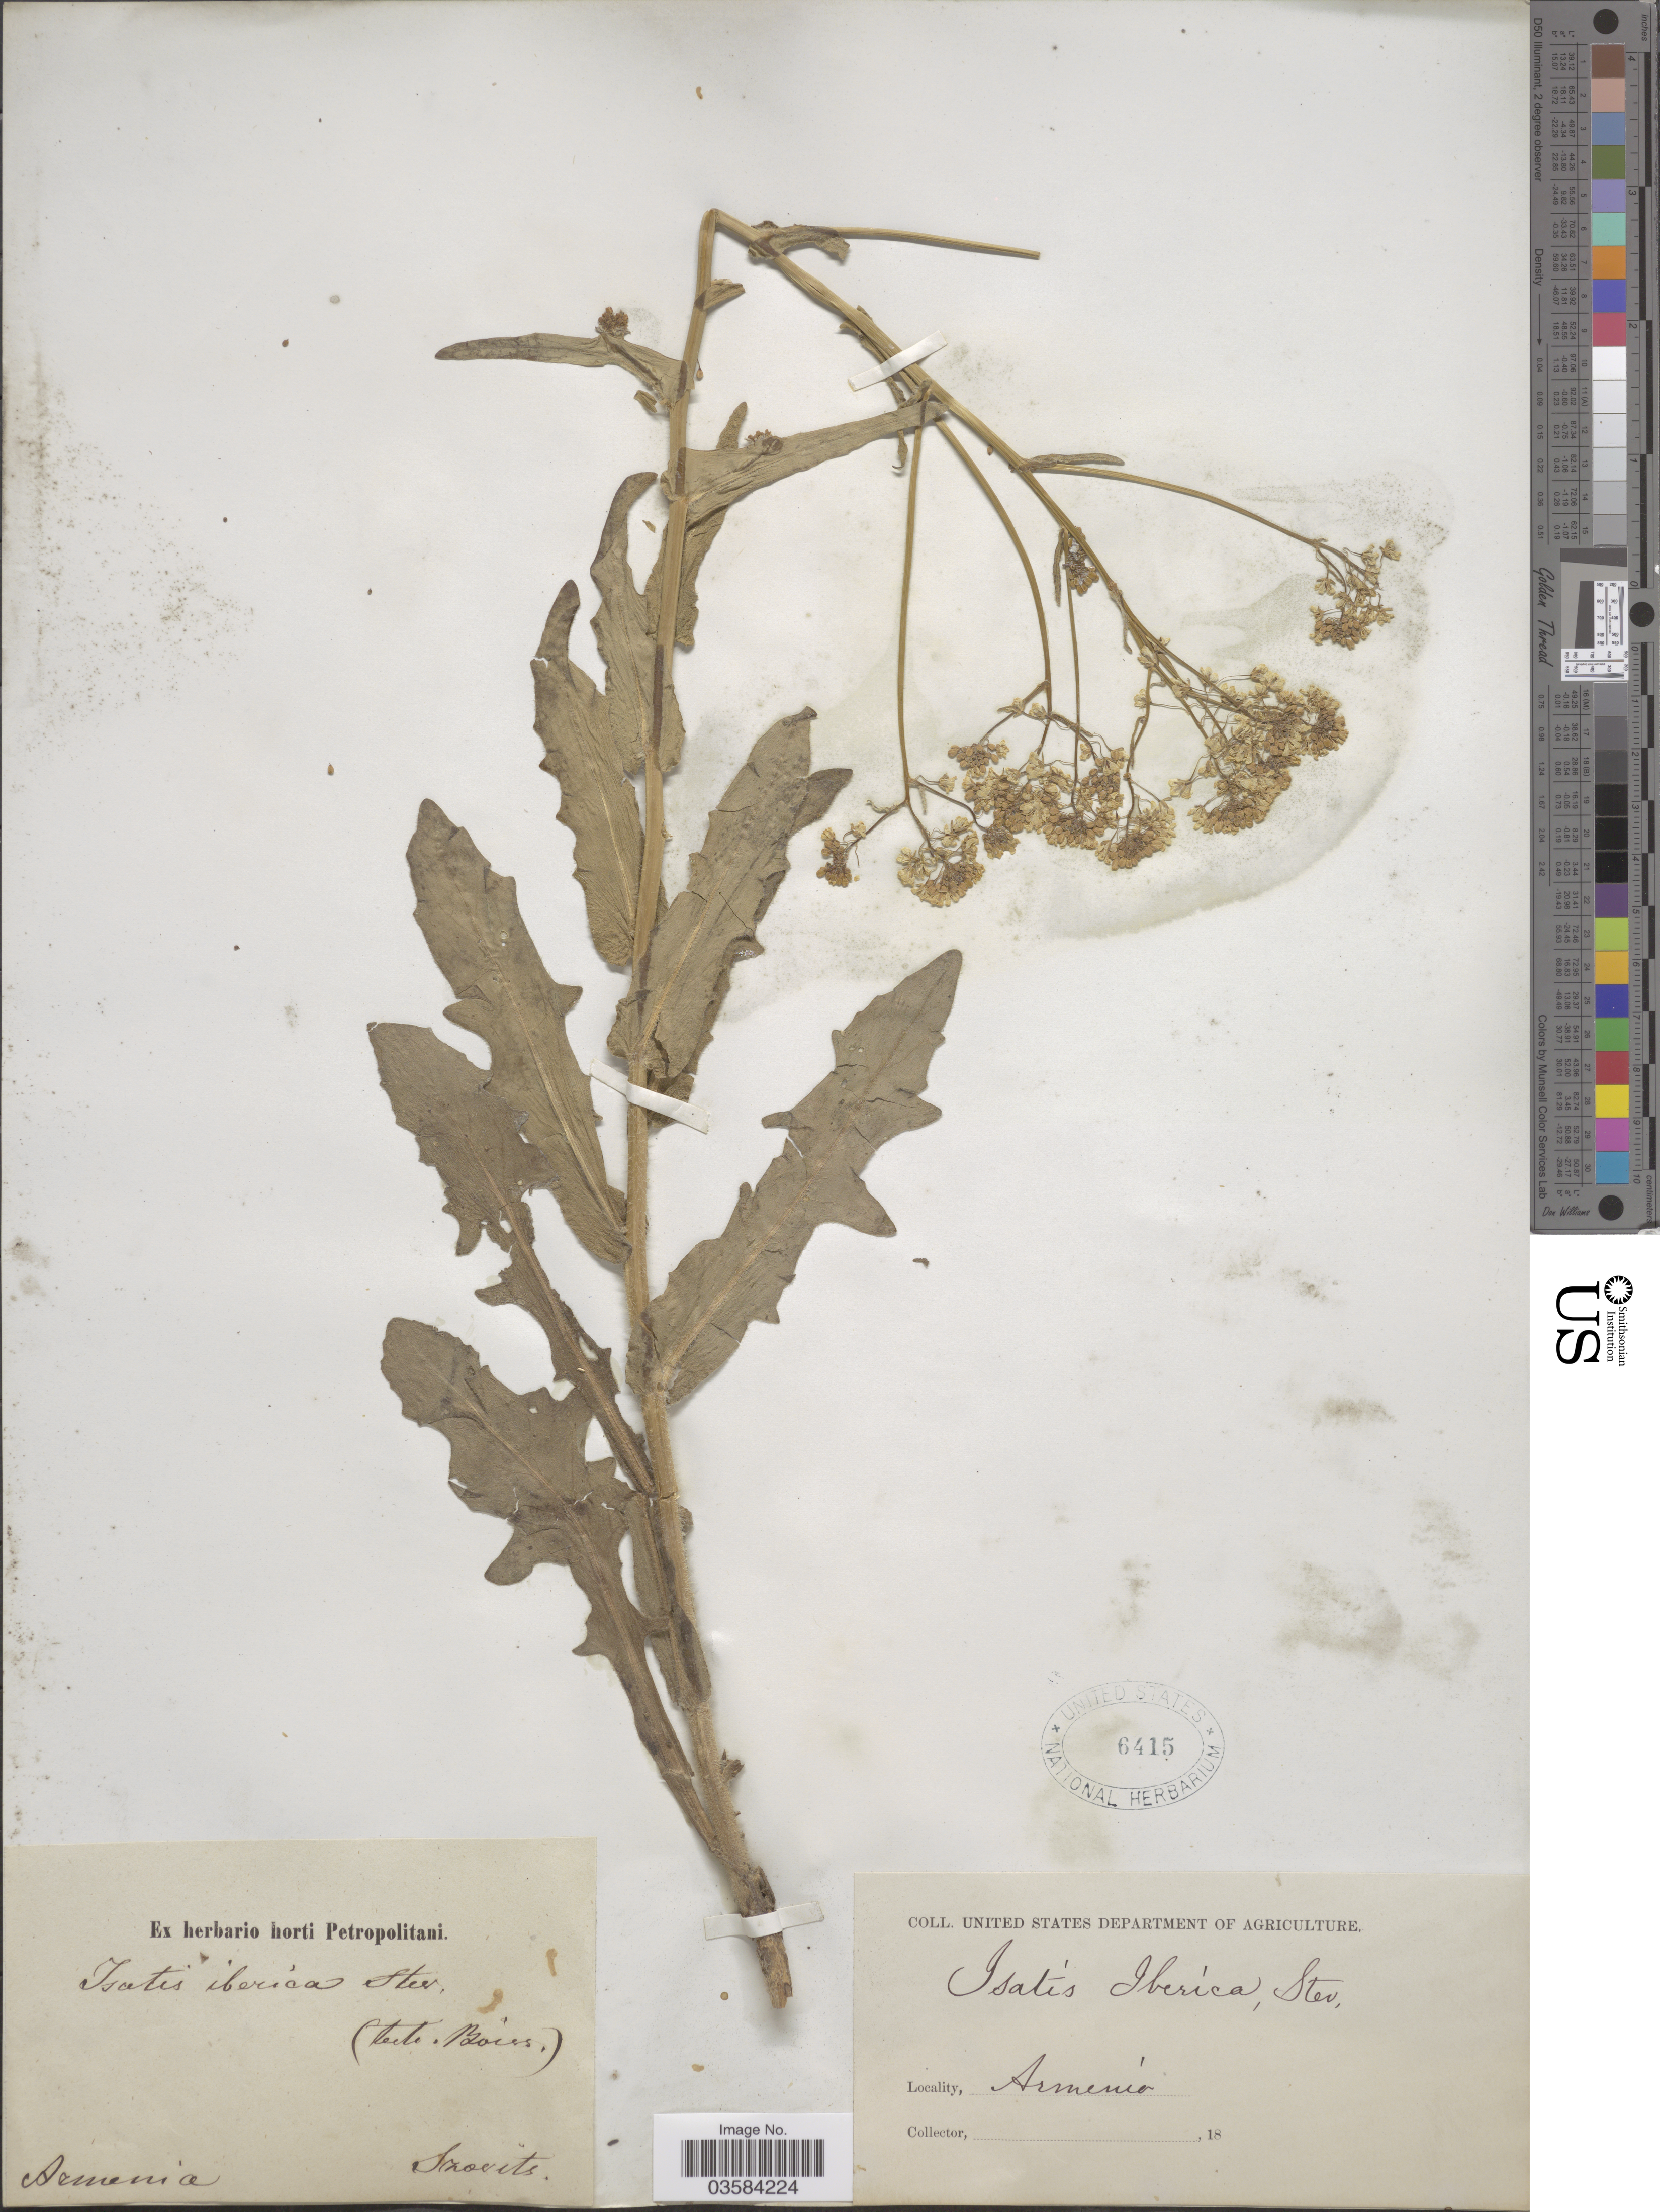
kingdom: Plantae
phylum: Tracheophyta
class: Magnoliopsida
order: Brassicales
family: Brassicaceae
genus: Isatis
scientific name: Isatis iberica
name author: Steven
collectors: Szovits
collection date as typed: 18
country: Armenia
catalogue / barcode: US 6415